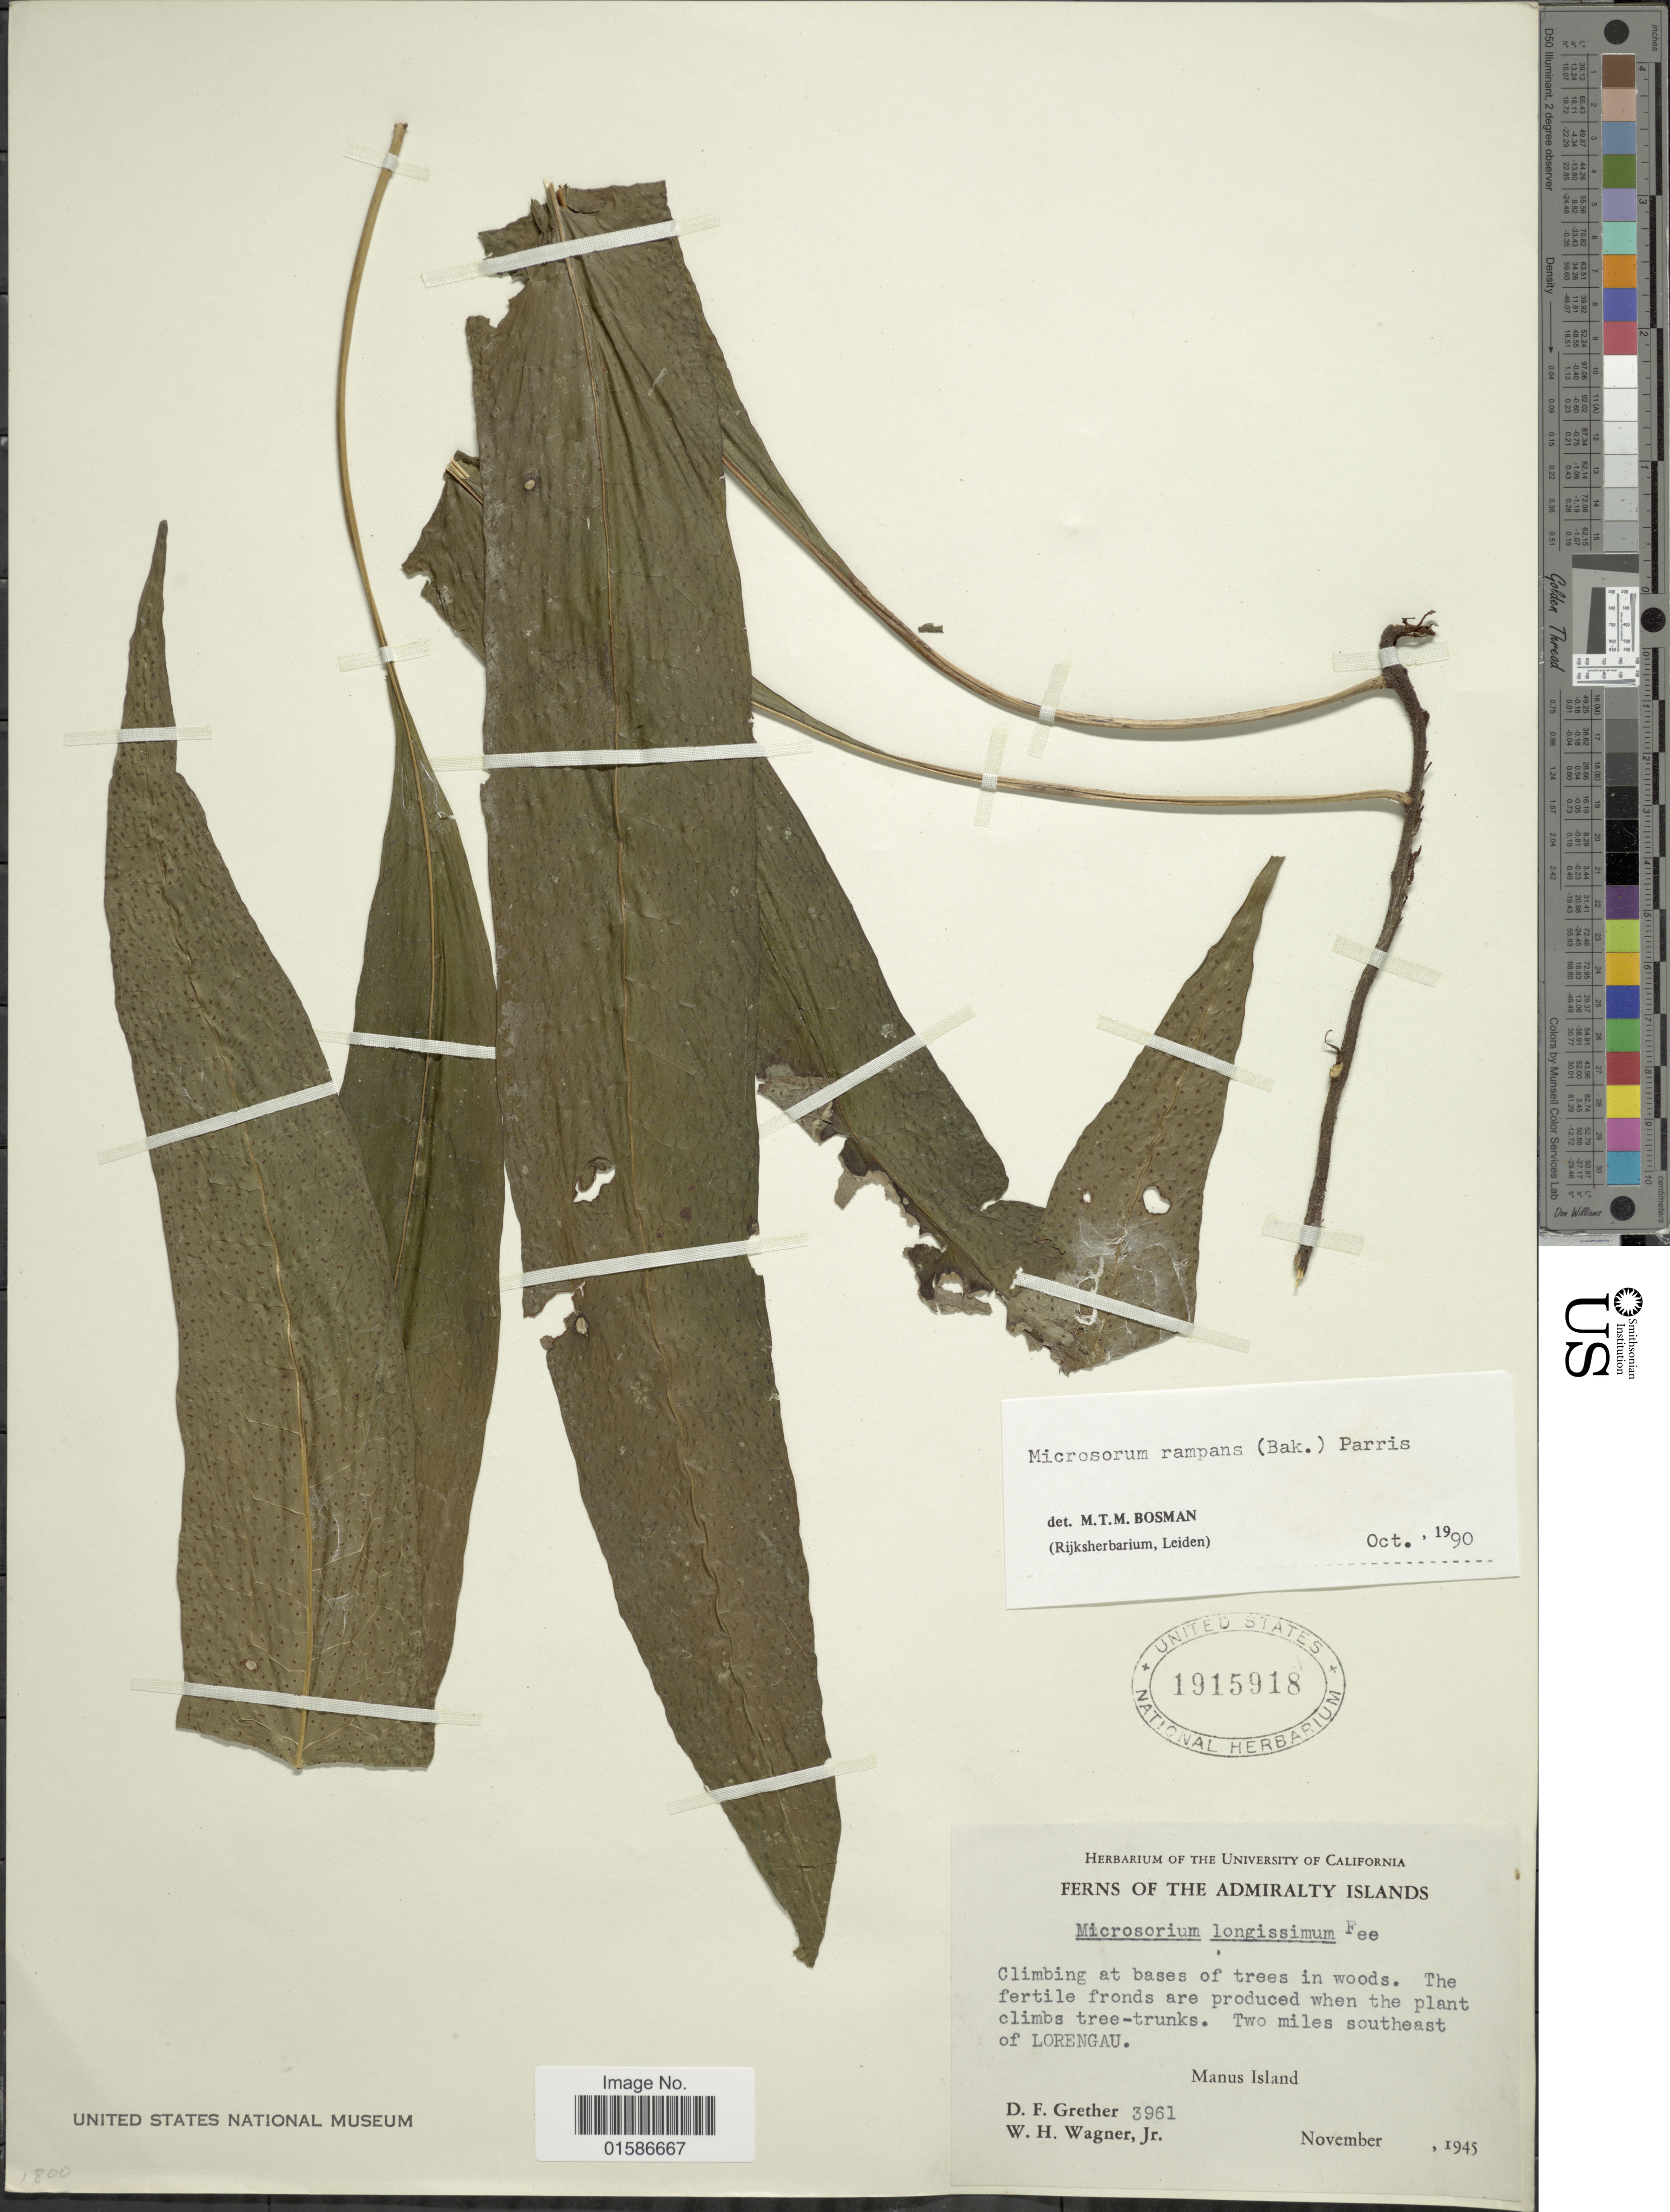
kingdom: Plantae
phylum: Tracheophyta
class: Polypodiopsida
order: Polypodiales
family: Polypodiaceae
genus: Microsorum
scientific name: Microsorum rampans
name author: (Baker) Parris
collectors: D. F. Grether & W. H. Wagner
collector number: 3961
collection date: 1945-11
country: Papua New Guinea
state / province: Manus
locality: The Admiralty Islands. Two miles southeast of LORENGAU, Manus Island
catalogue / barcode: US 1915918